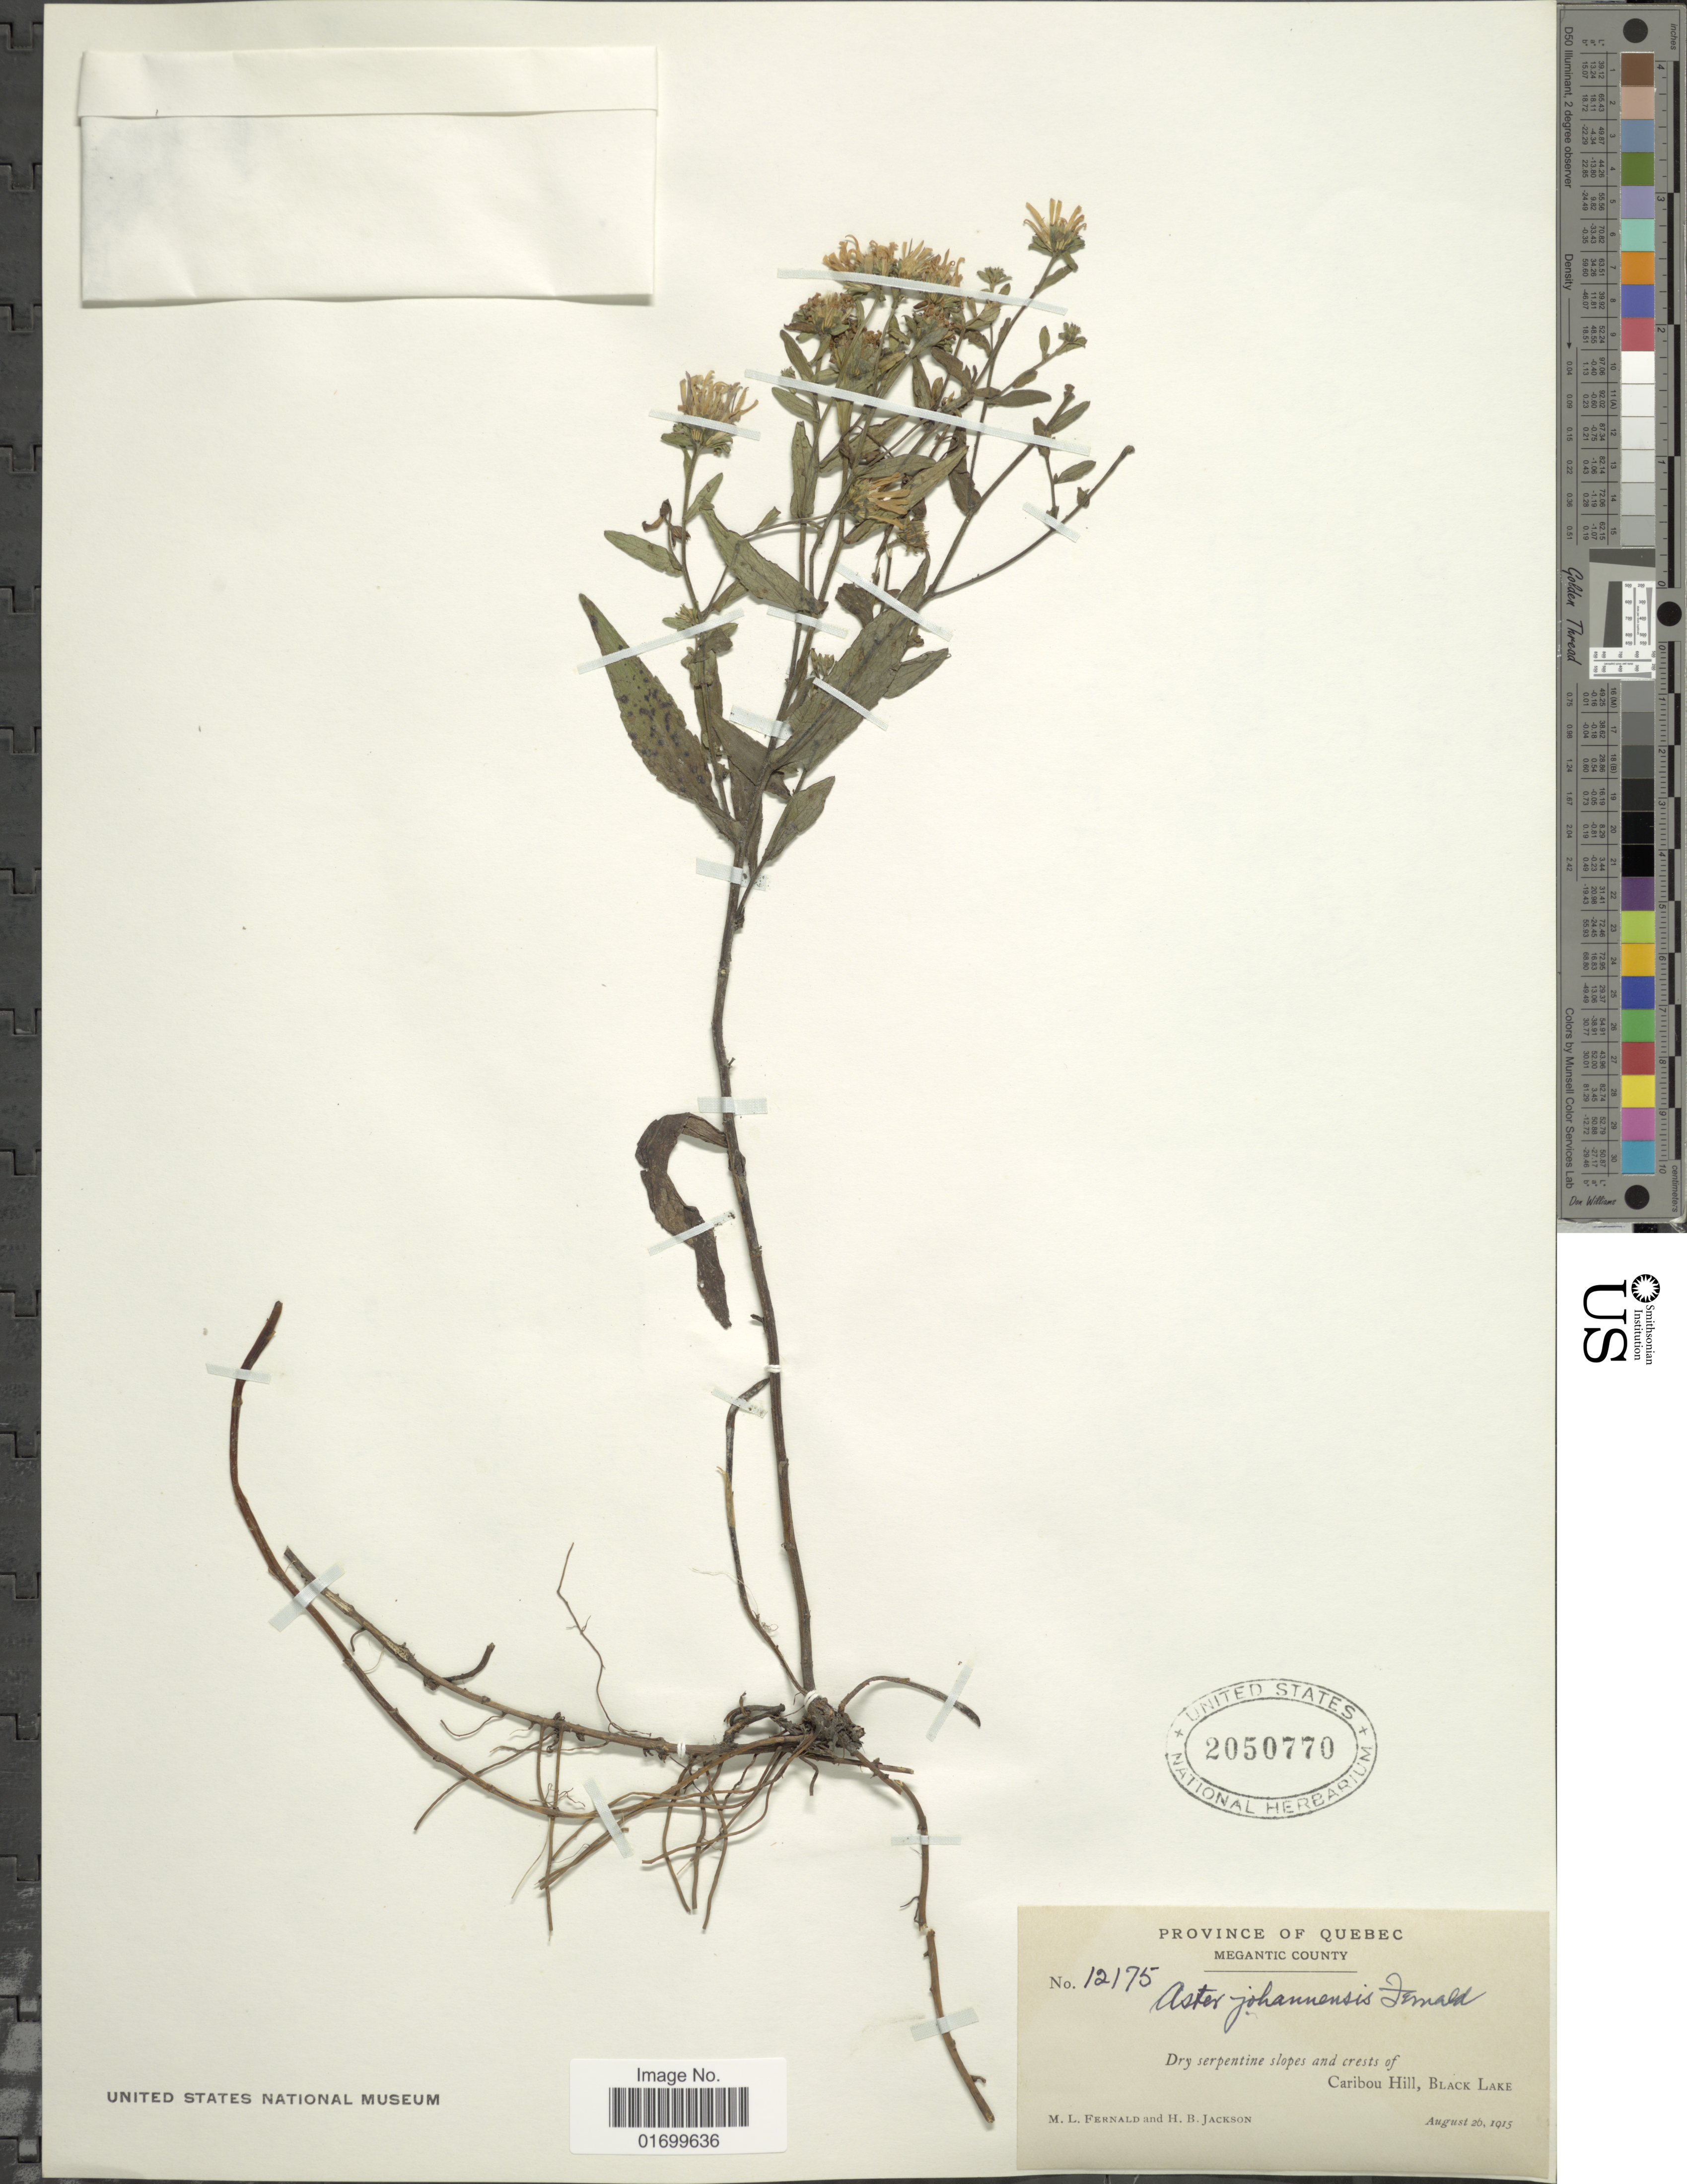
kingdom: Plantae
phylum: Tracheophyta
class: Magnoliopsida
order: Asterales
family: Asteraceae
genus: Symphyotrichum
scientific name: Symphyotrichum novi-belgii var. novi-belgii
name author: (L.) G.L. Nesom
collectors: M. L. Fernald & H. Jackson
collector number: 12175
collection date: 1915-08-26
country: Canada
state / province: Quebec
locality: Megantic County, dry serpentine slopes and crests of Caribou Hill, Black Lake.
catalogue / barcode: US 2050770